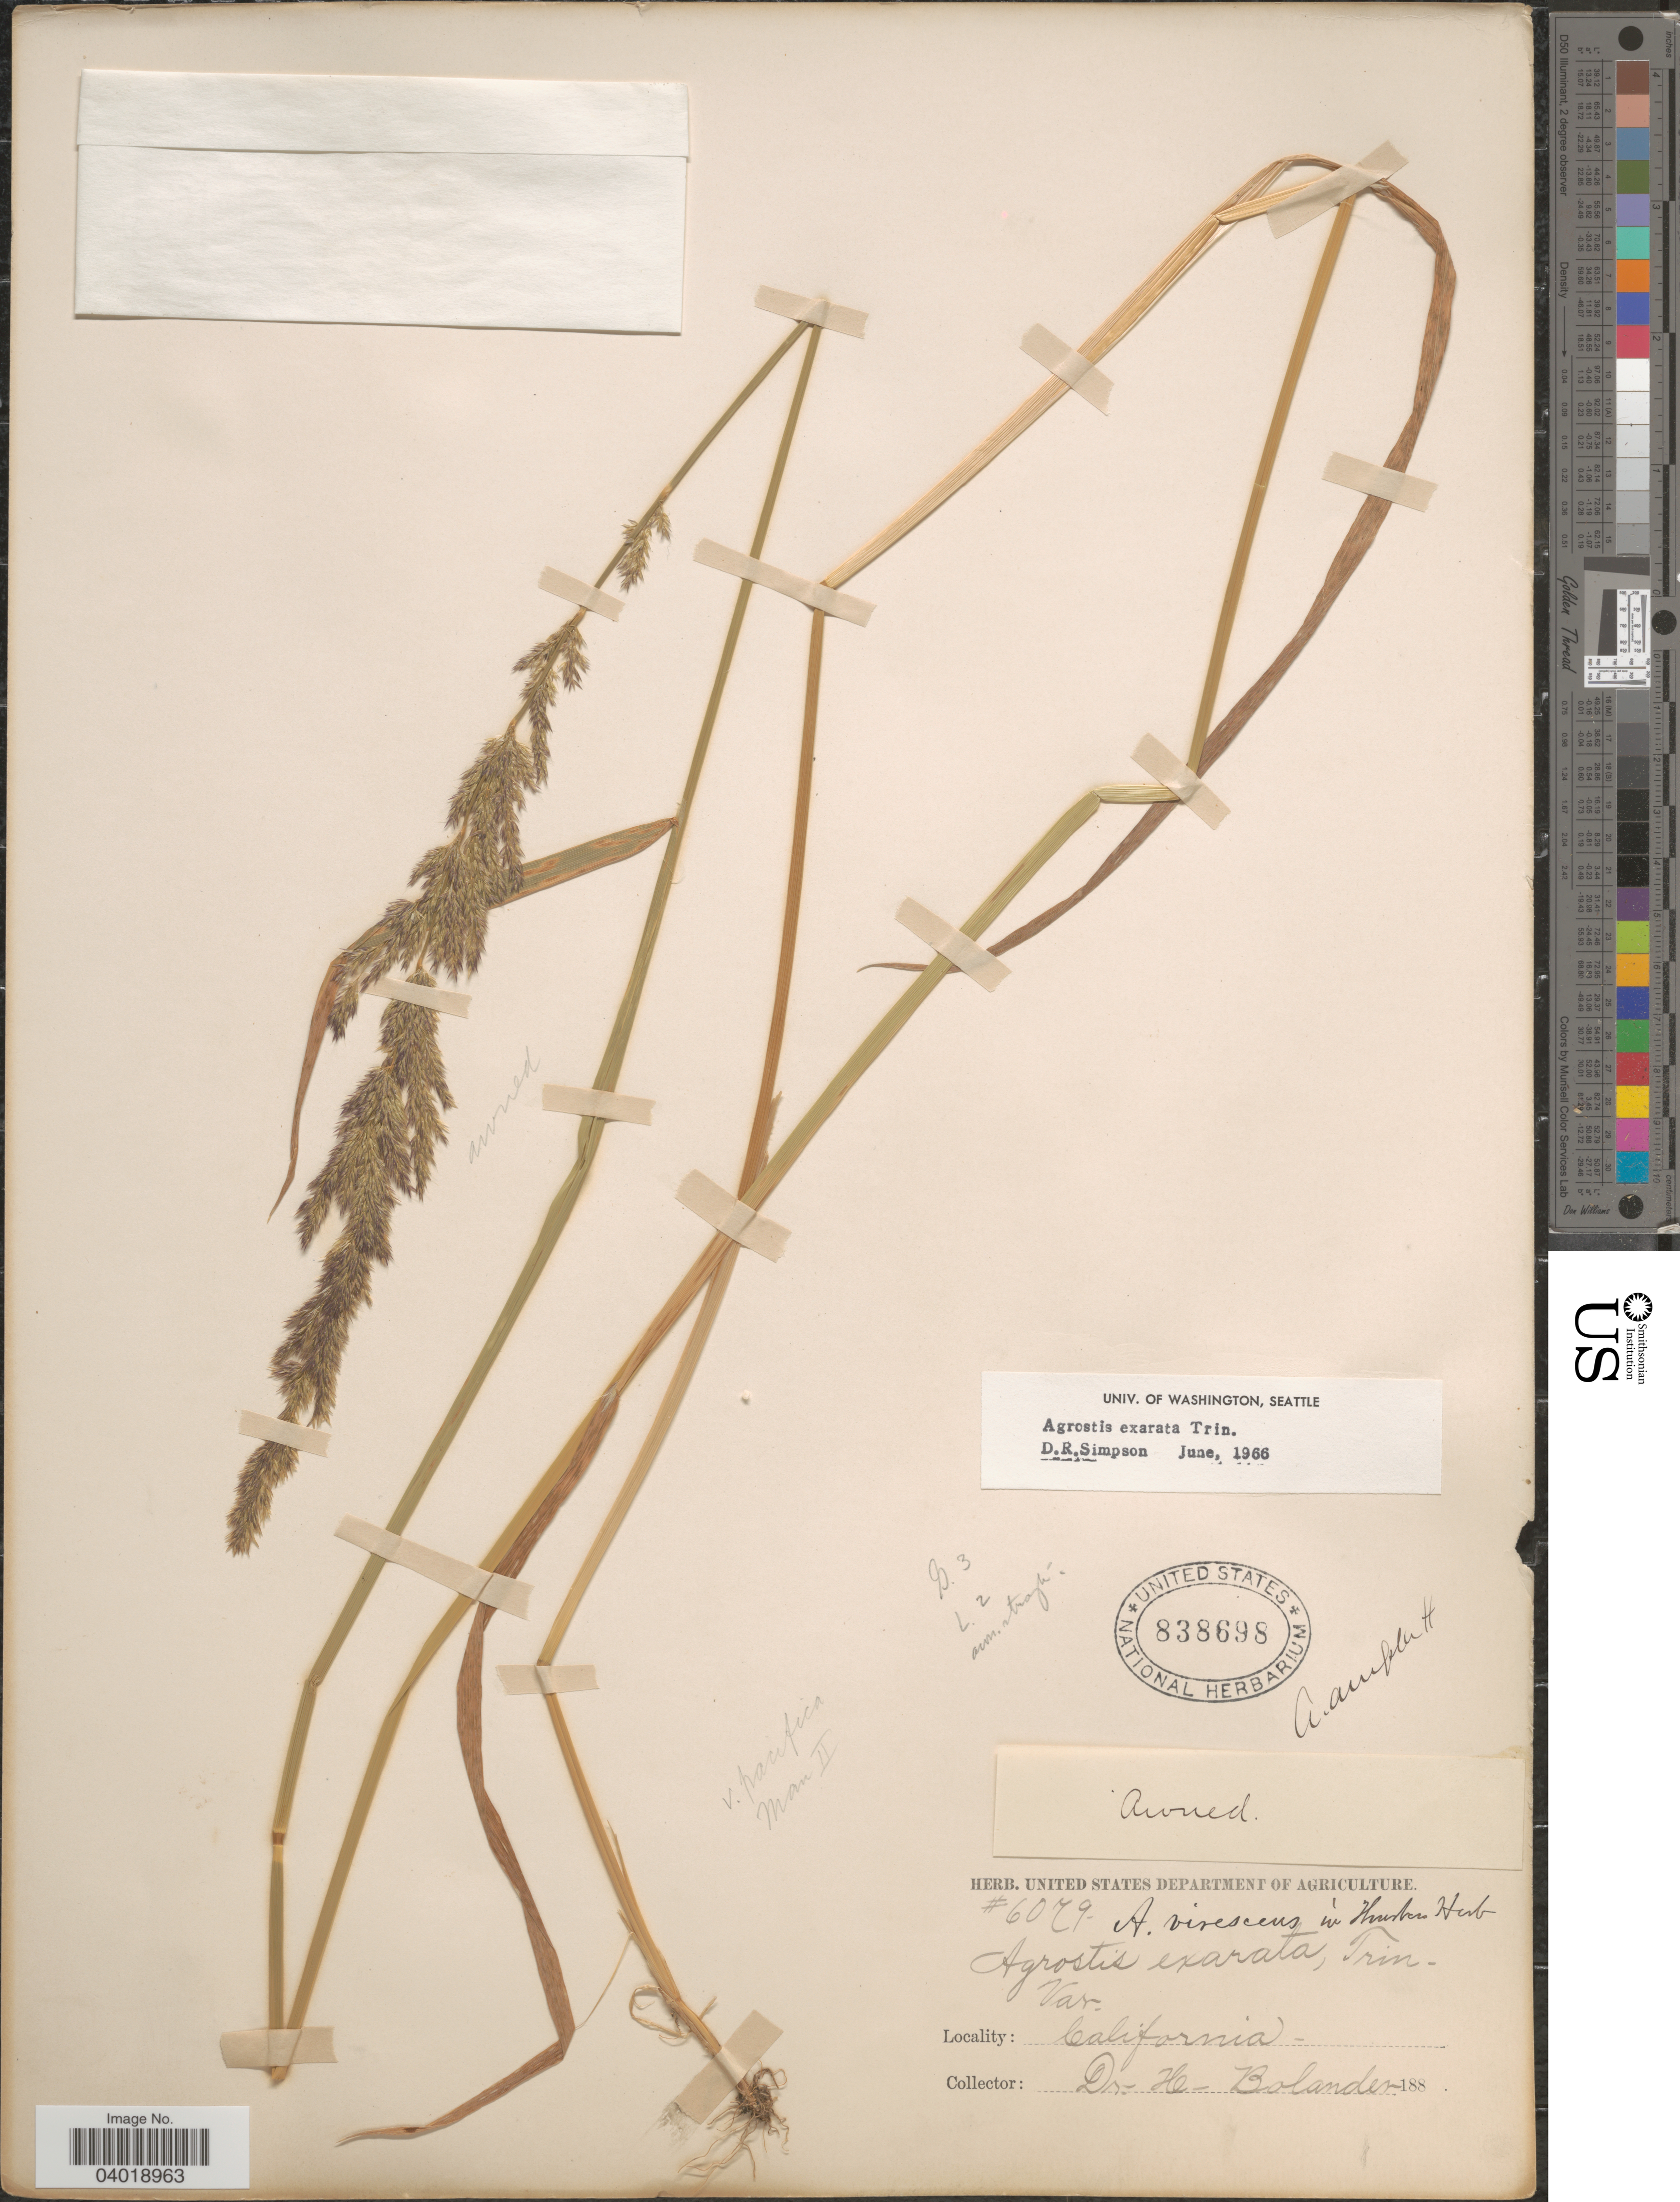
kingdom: Plantae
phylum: Tracheophyta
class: Liliopsida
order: Poales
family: Poaceae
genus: Agrostis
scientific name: Agrostis exarata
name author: Trin.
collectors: H. Bolander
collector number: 6079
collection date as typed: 188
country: United States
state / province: California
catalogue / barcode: US 838698